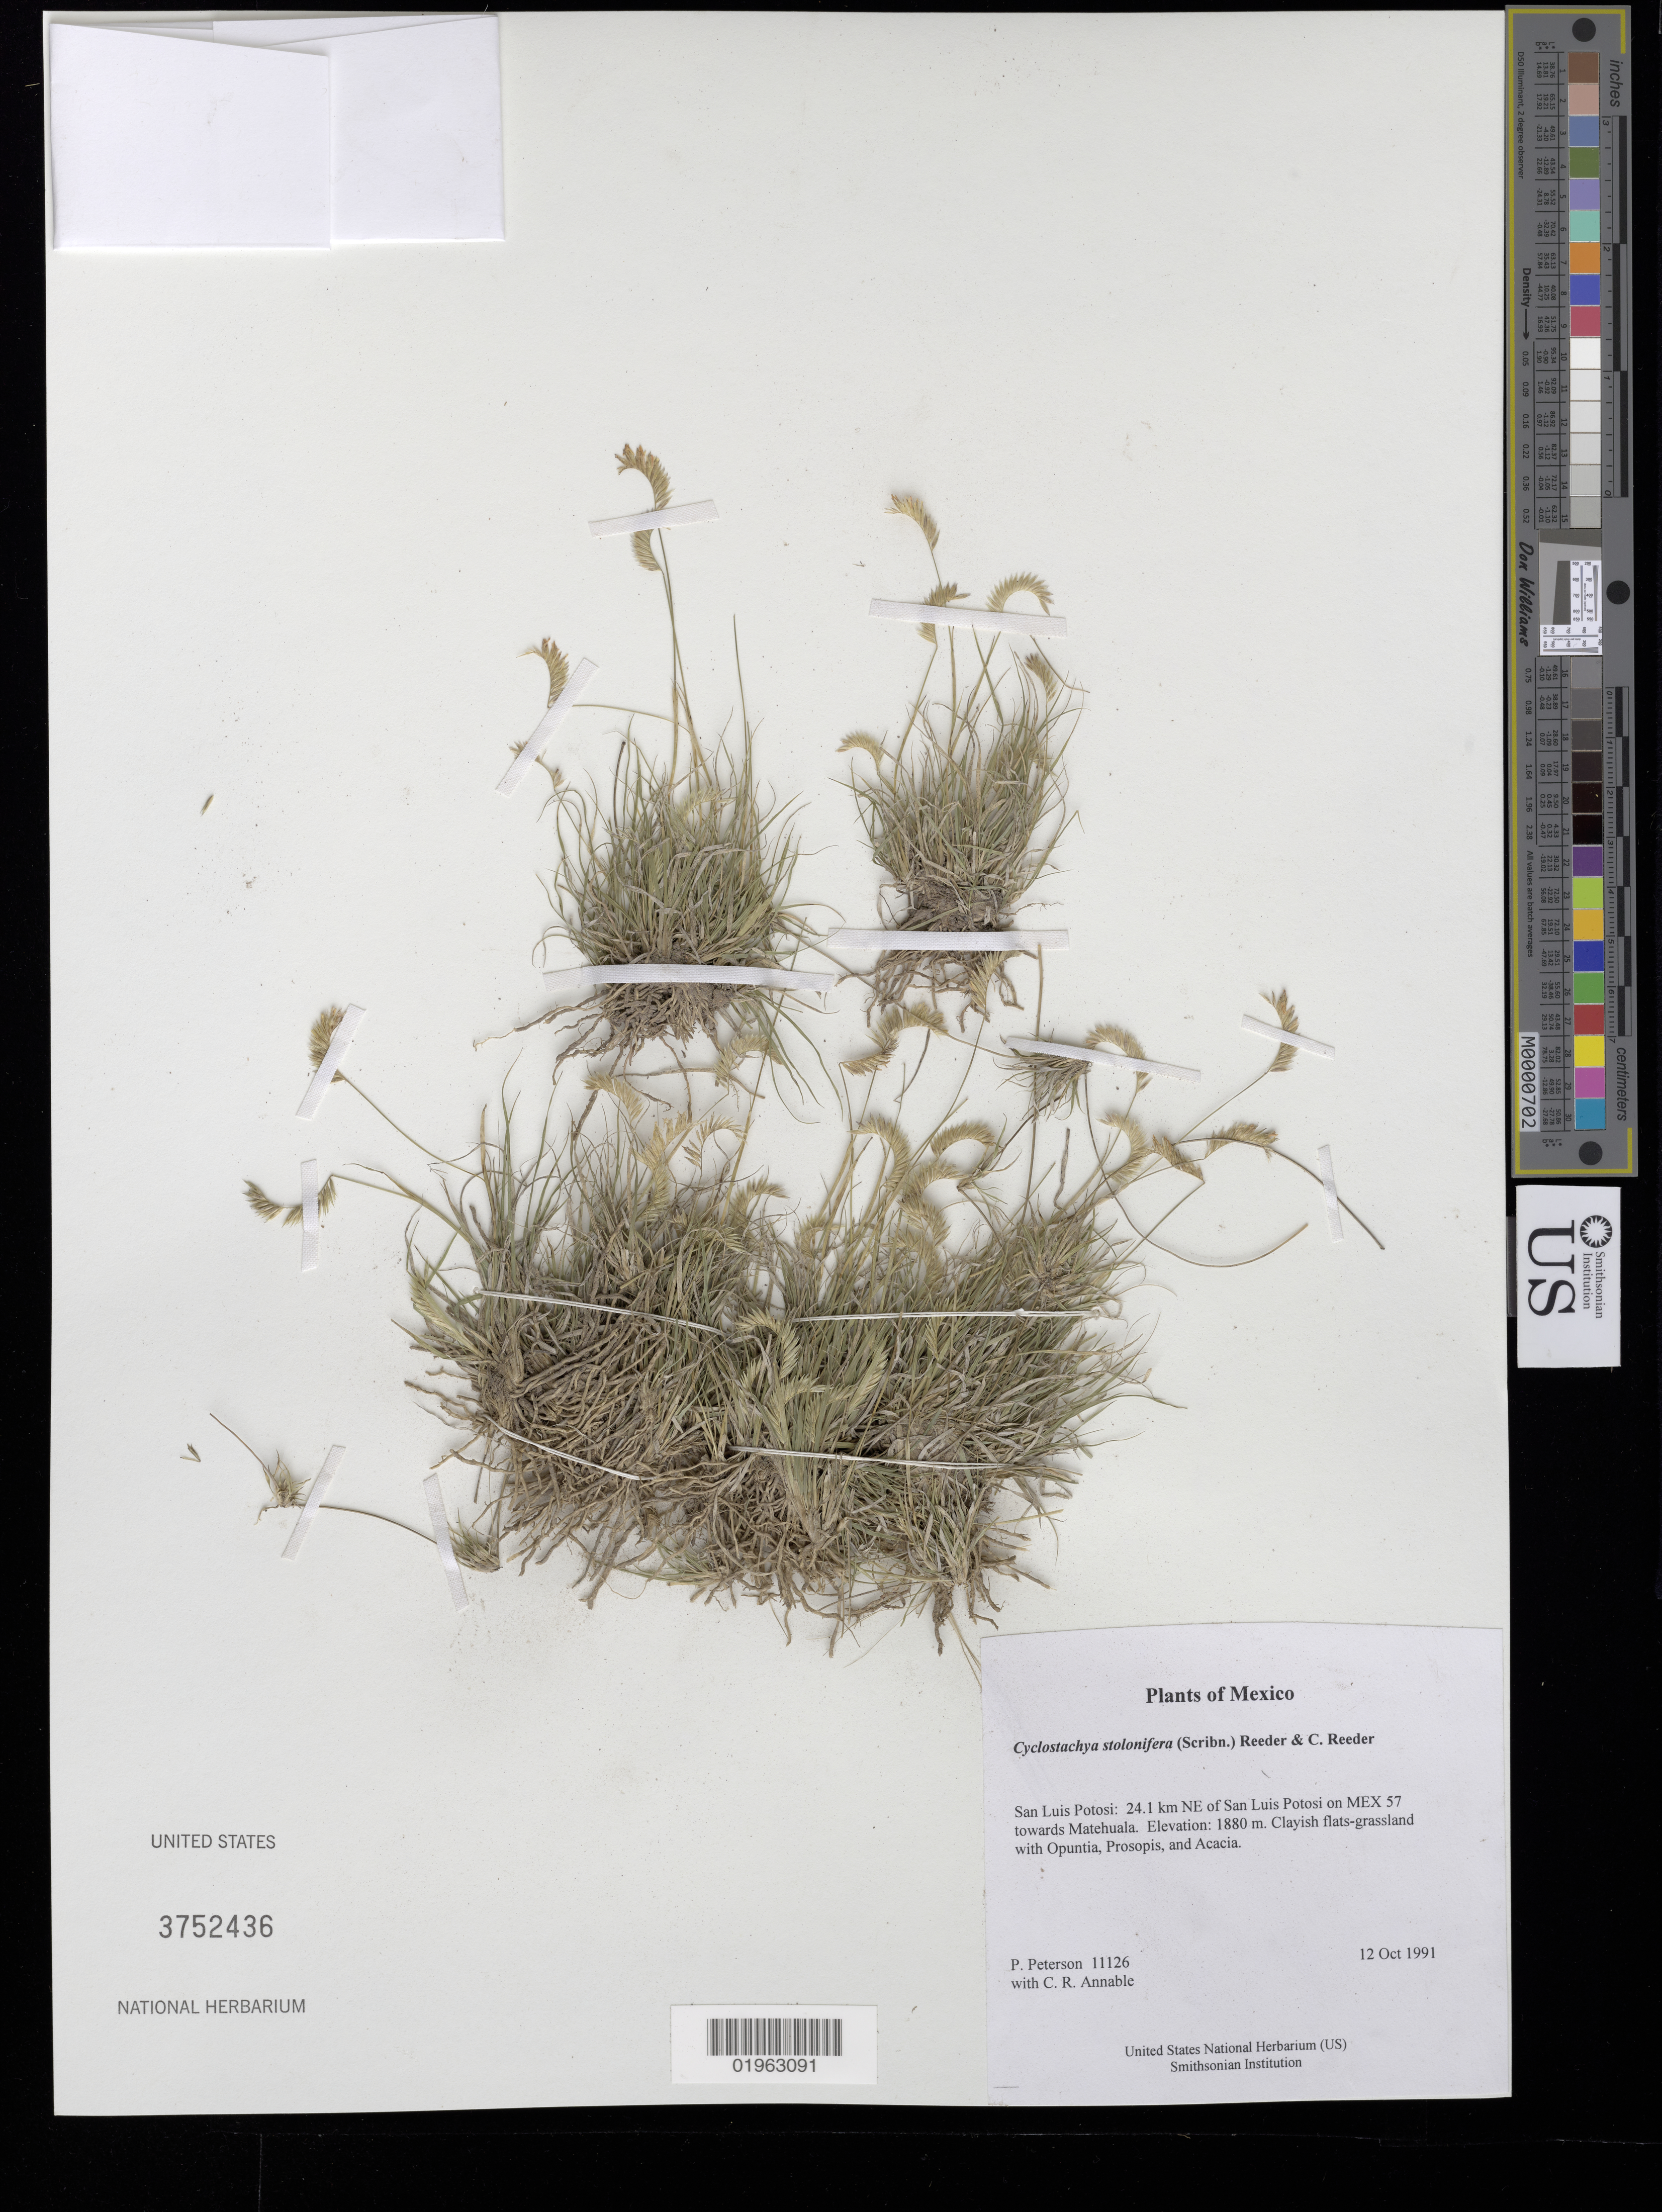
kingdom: Plantae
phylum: Tracheophyta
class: Liliopsida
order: Poales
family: Poaceae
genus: Cyclostachya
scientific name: Cyclostachya stolonifera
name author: (Scribn.) Reeder & C. Reeder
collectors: P. M. Peterson & C. R. Annable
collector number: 11126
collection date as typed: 12 Oct 1991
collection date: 1991-10-12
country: Mexico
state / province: San Luis Potosi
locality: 24.1 km NE of San Luis Potosi on MEX 57 towards Matehuala.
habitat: Clayish flats-grassland with Opuntia, Prosopis, and Acacia.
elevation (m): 1880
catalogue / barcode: US 3752436